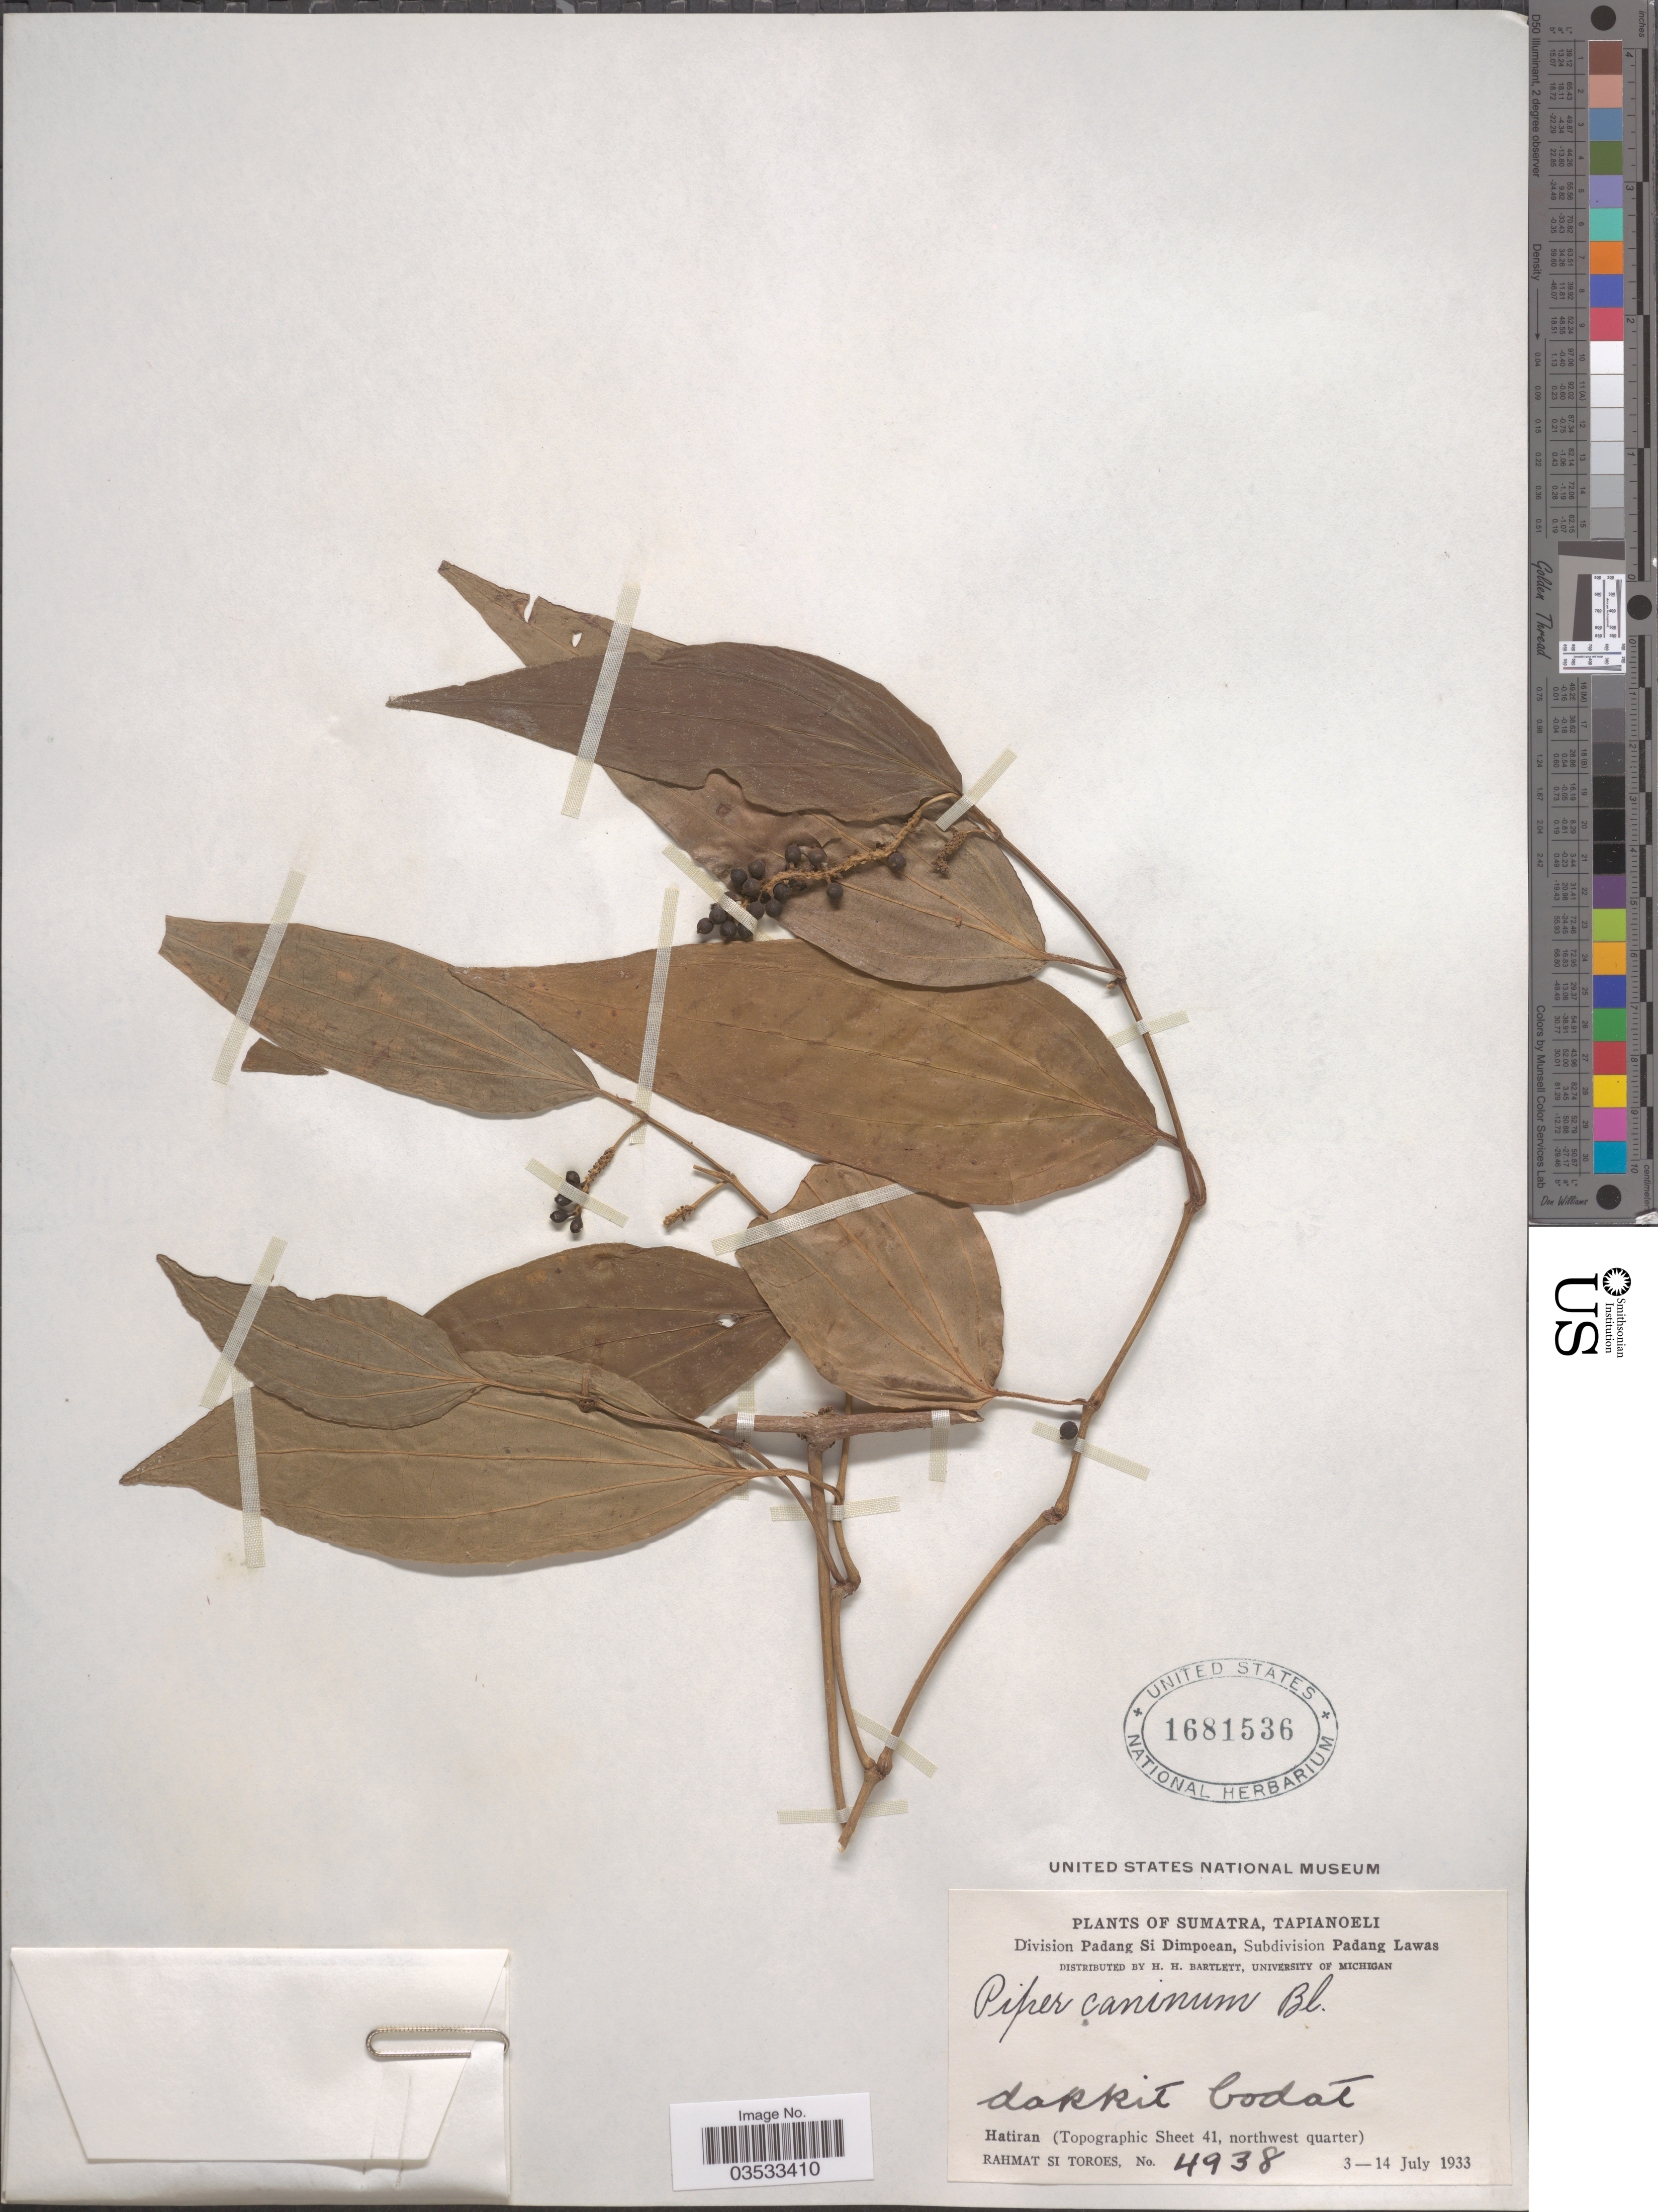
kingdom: Plantae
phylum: Tracheophyta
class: Magnoliopsida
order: Piperales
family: Piperaceae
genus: Piper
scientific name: Piper caninum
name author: Blume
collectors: Rahmat Si Boeea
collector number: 4938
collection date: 1933-07-03/1933-07-14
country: Indonesia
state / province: Sumatra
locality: Tapianoeli. Division Padang Si Dimpoean, Subdivision Padang Lawas. Dakkit bodat. Hatiran (Topographic Sheet 41, northwest quarter).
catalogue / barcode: US 1681536